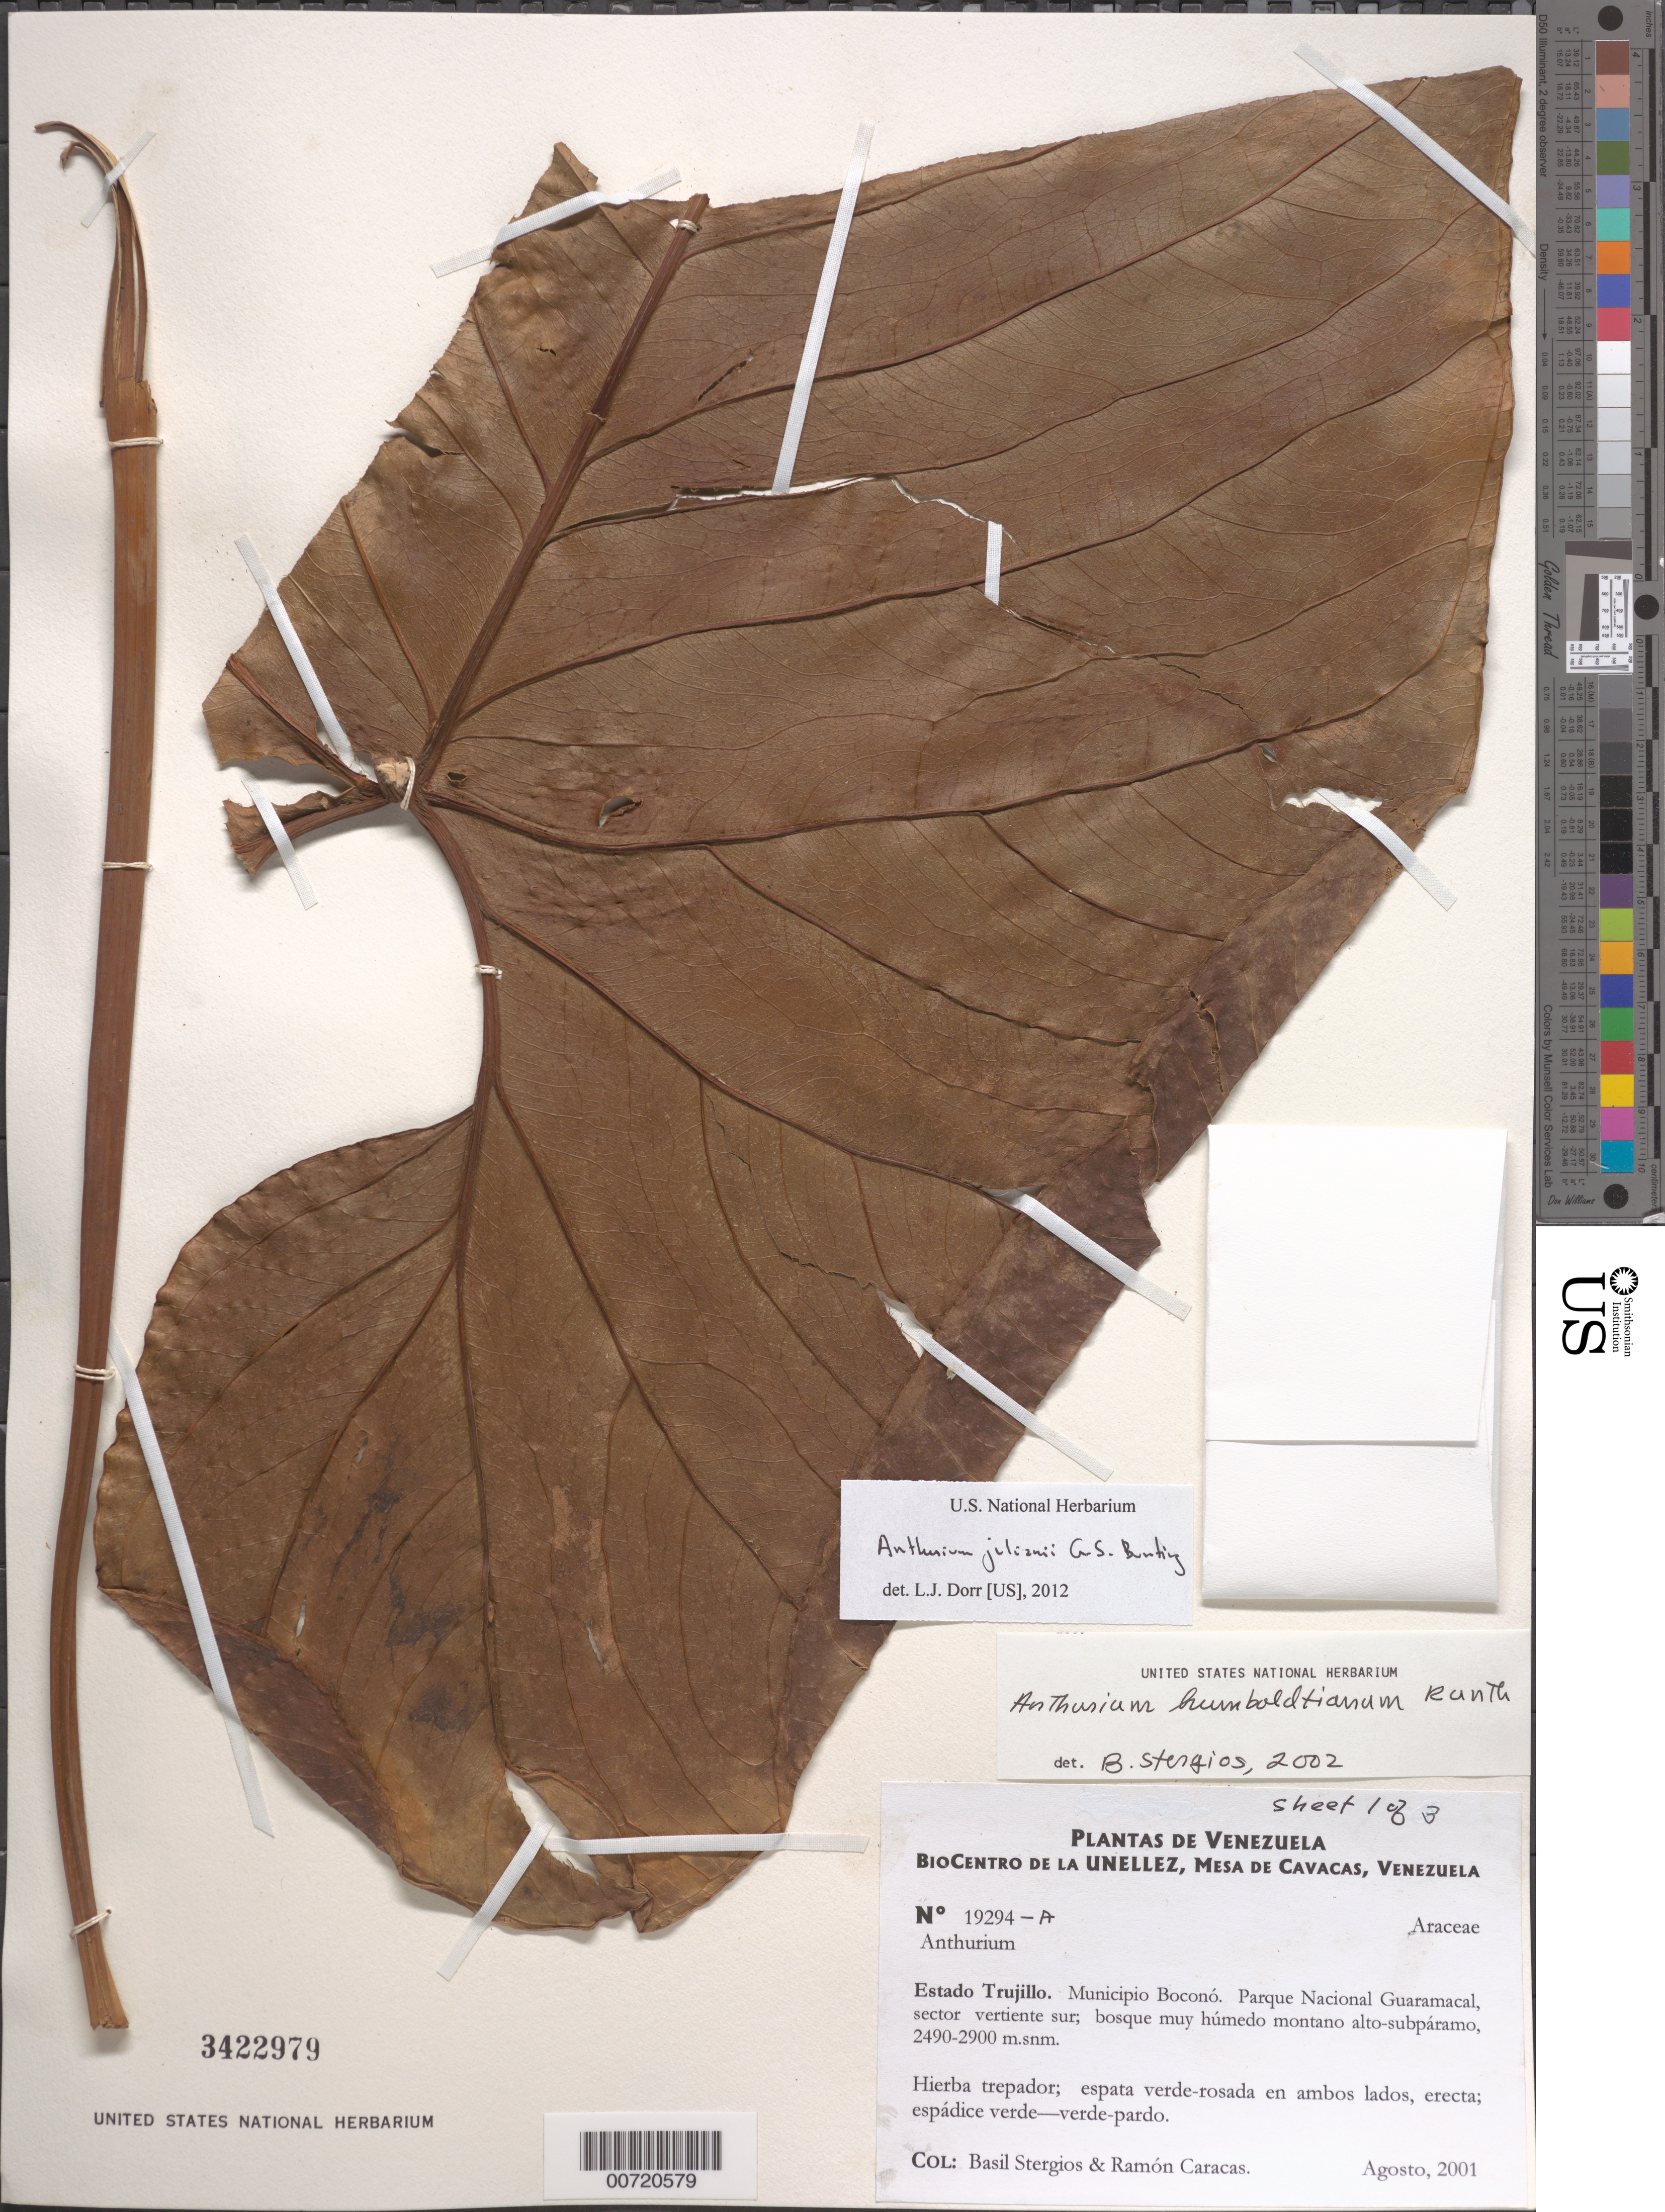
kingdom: Plantae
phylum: Tracheophyta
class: Liliopsida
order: Alismatales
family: Araceae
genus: Anthurium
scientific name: Anthurium julianii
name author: G.S. Bunting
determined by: Dorr, L. J., (BOT), Smithsonian Institution - National Museum of Natural History (UNITED STATES)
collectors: B. G. Stergios & R. Caracas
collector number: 19294A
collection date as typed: Aug 2001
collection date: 2001-08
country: Venezuela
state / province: Trujillo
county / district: Boconó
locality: Parque Nacional Guaramacal, vertiente sur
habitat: Bosque muy húmedo montano alto-subpáramo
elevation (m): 2490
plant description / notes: Stergios & Caracas 19294A = leaf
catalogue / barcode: US 3422979